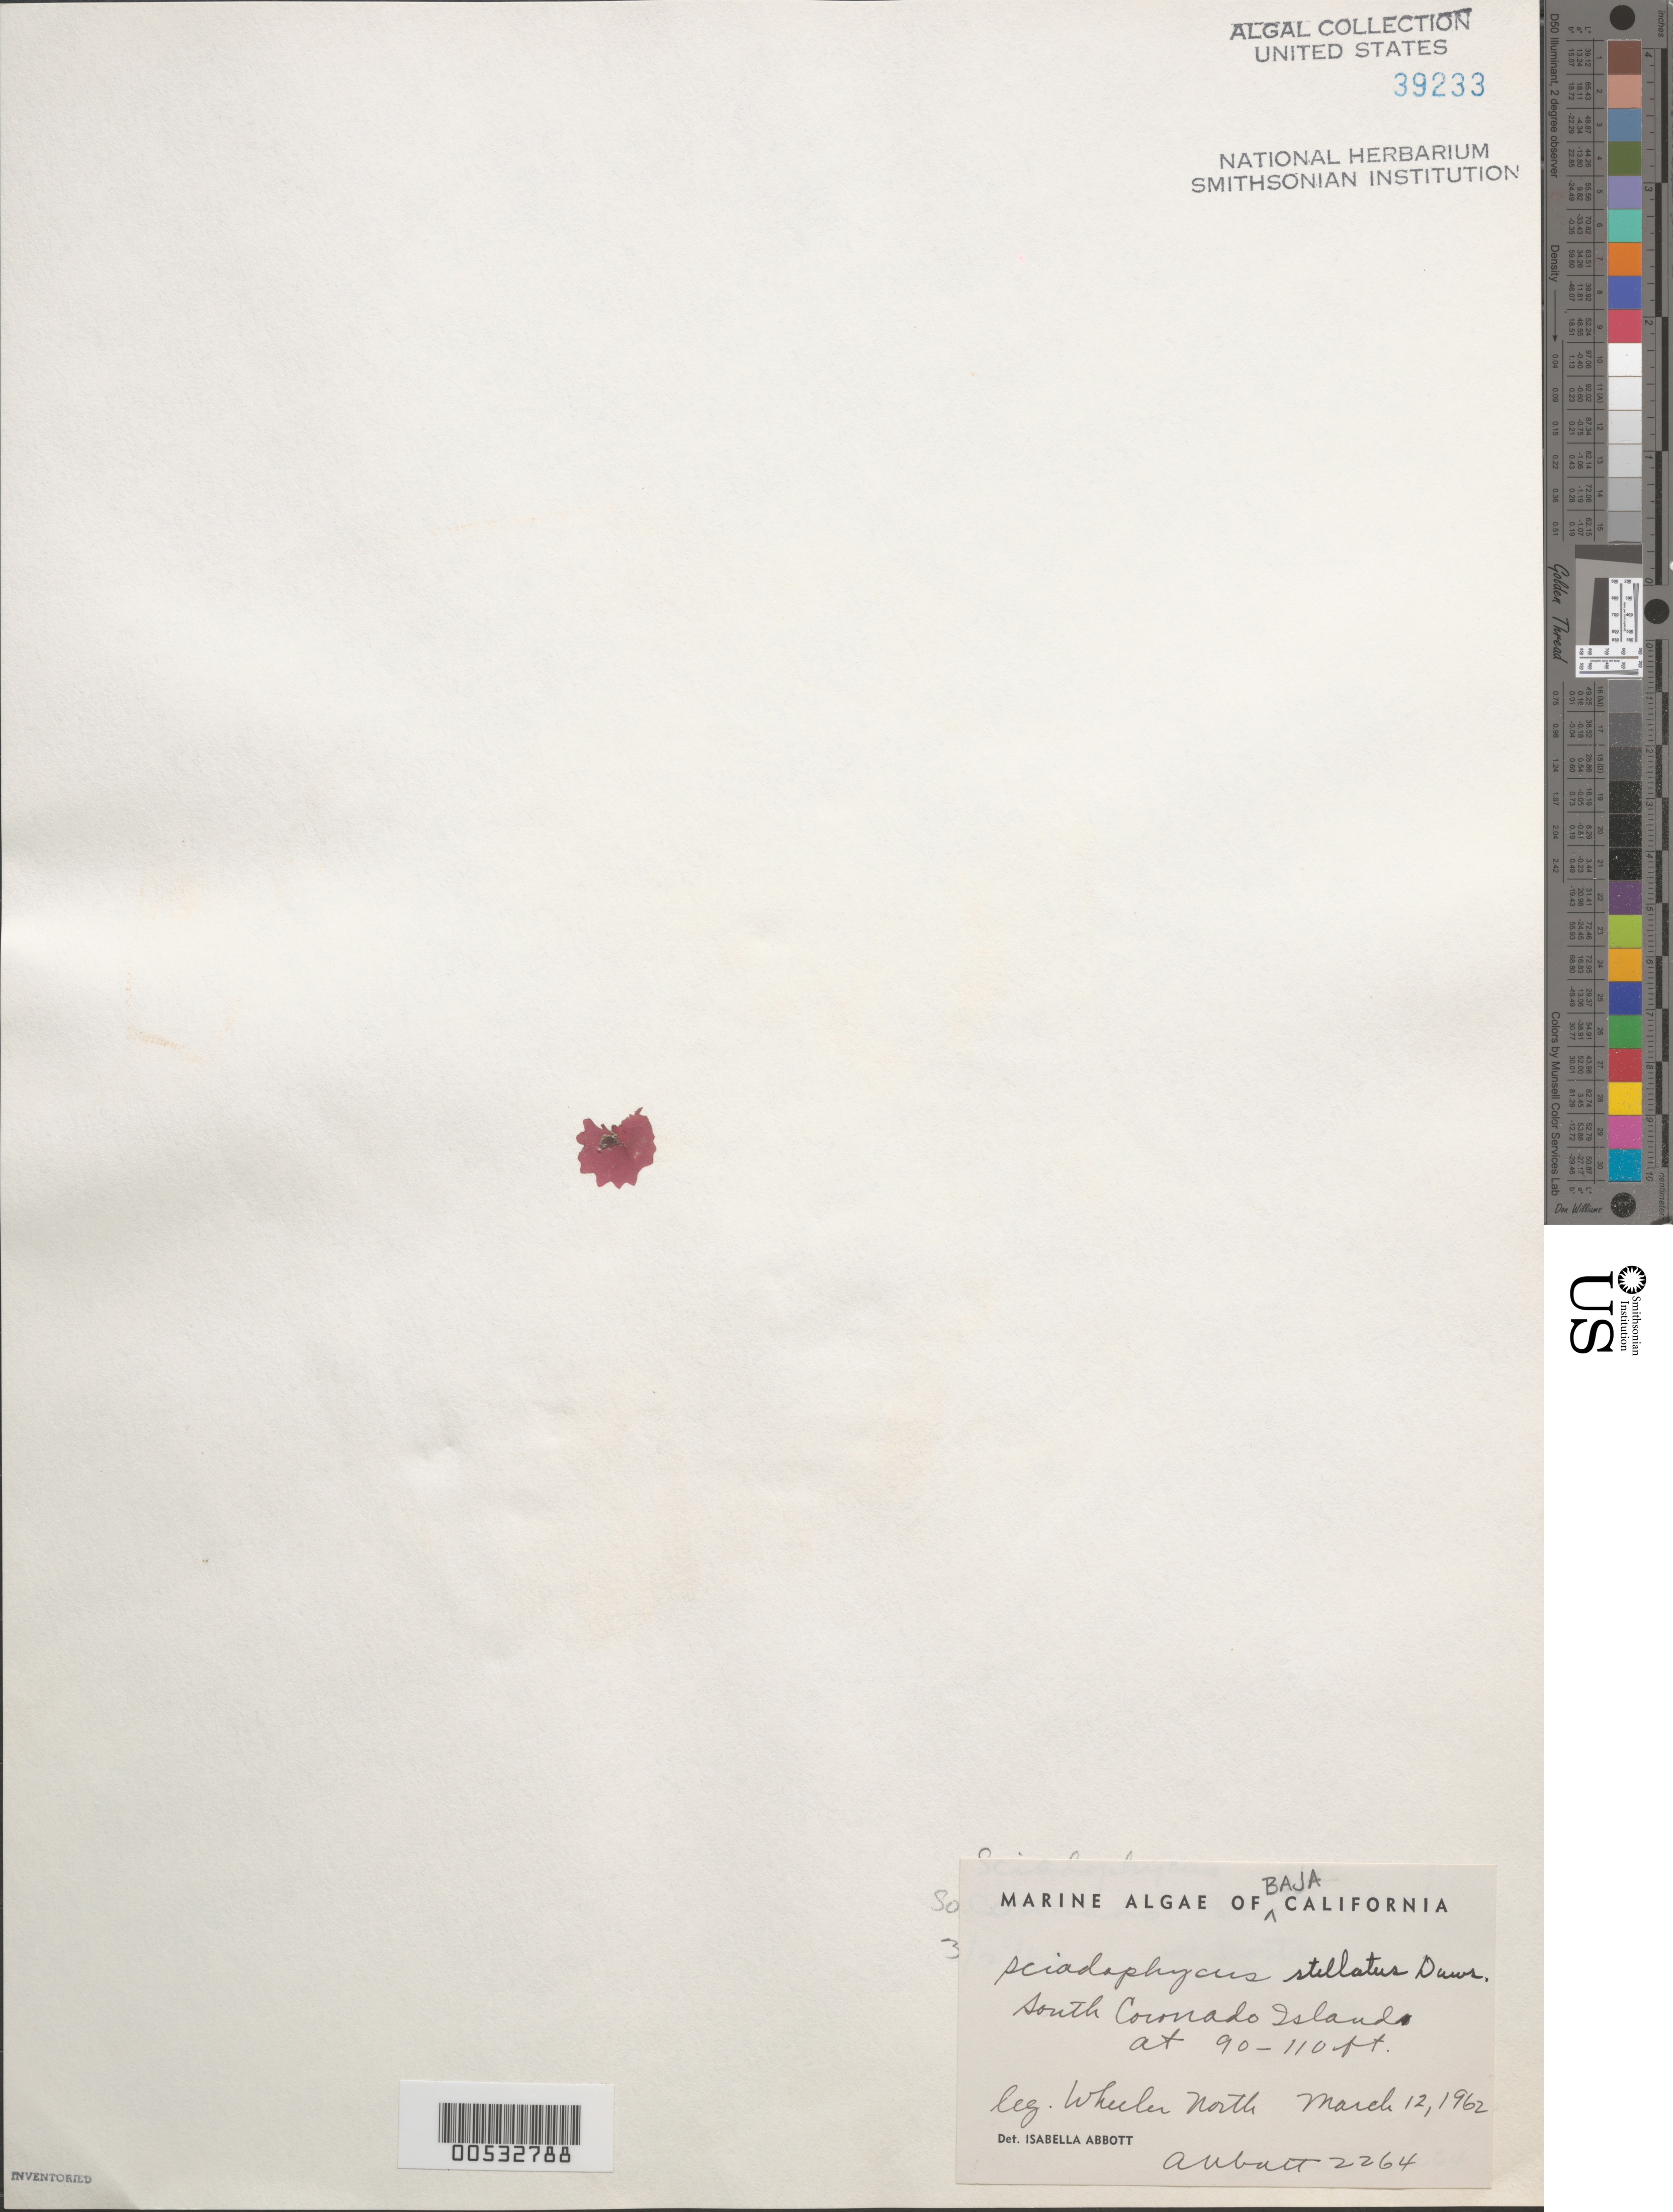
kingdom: Plantae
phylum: Rhodophyta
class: Florideophyceae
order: Rhodymeniales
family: Rhodymeniaceae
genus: Sciadophycus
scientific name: Sciadophycus stellatus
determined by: Abbott, Isabella A.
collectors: W. North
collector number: IAA 2264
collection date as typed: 12 Mar 1962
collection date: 1962-03-12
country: Mexico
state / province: Baja California Norte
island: Isla Coronado del Sur (South Coronado l.)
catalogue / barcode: US 39233